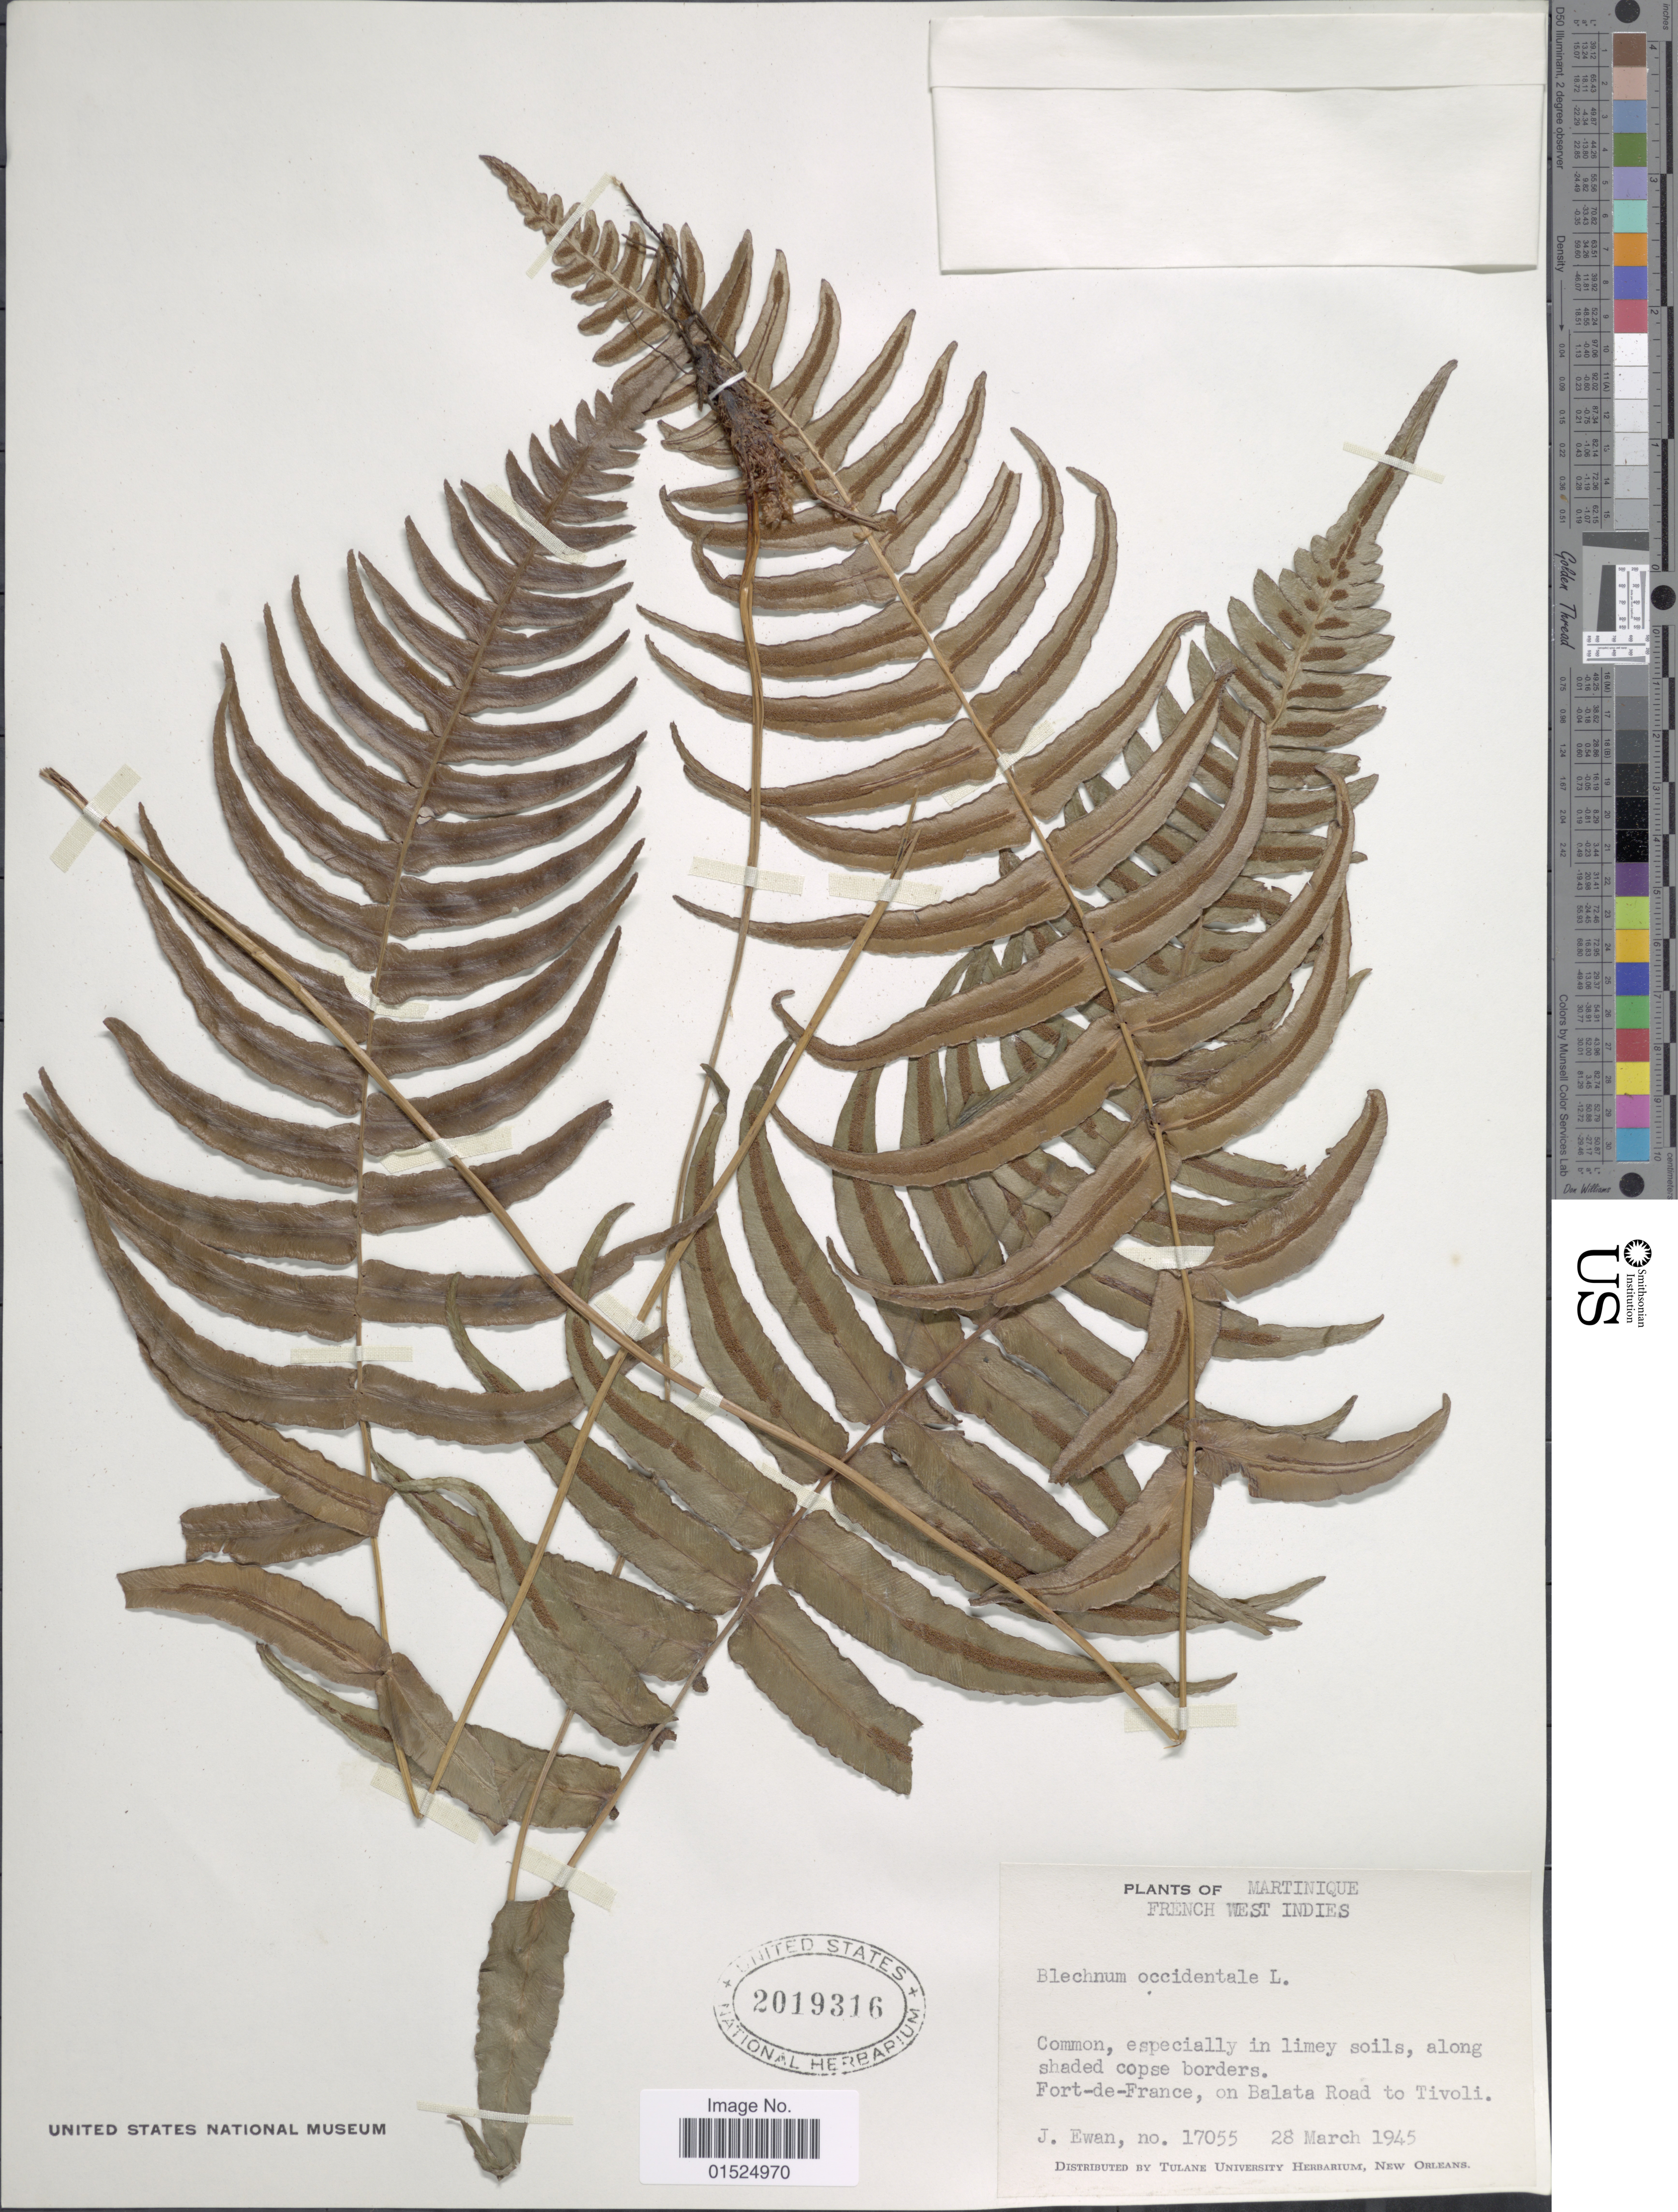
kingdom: Plantae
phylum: Tracheophyta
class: Polypodiopsida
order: Polypodiales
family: Blechnaceae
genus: Blechnum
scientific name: Blechnum occidentale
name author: L.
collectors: J. A. Ewan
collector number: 17055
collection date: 1945-03-28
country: Martinique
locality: French West IndiesFort-de- France, on Balata Road to Tivoli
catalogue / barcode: US 2019316